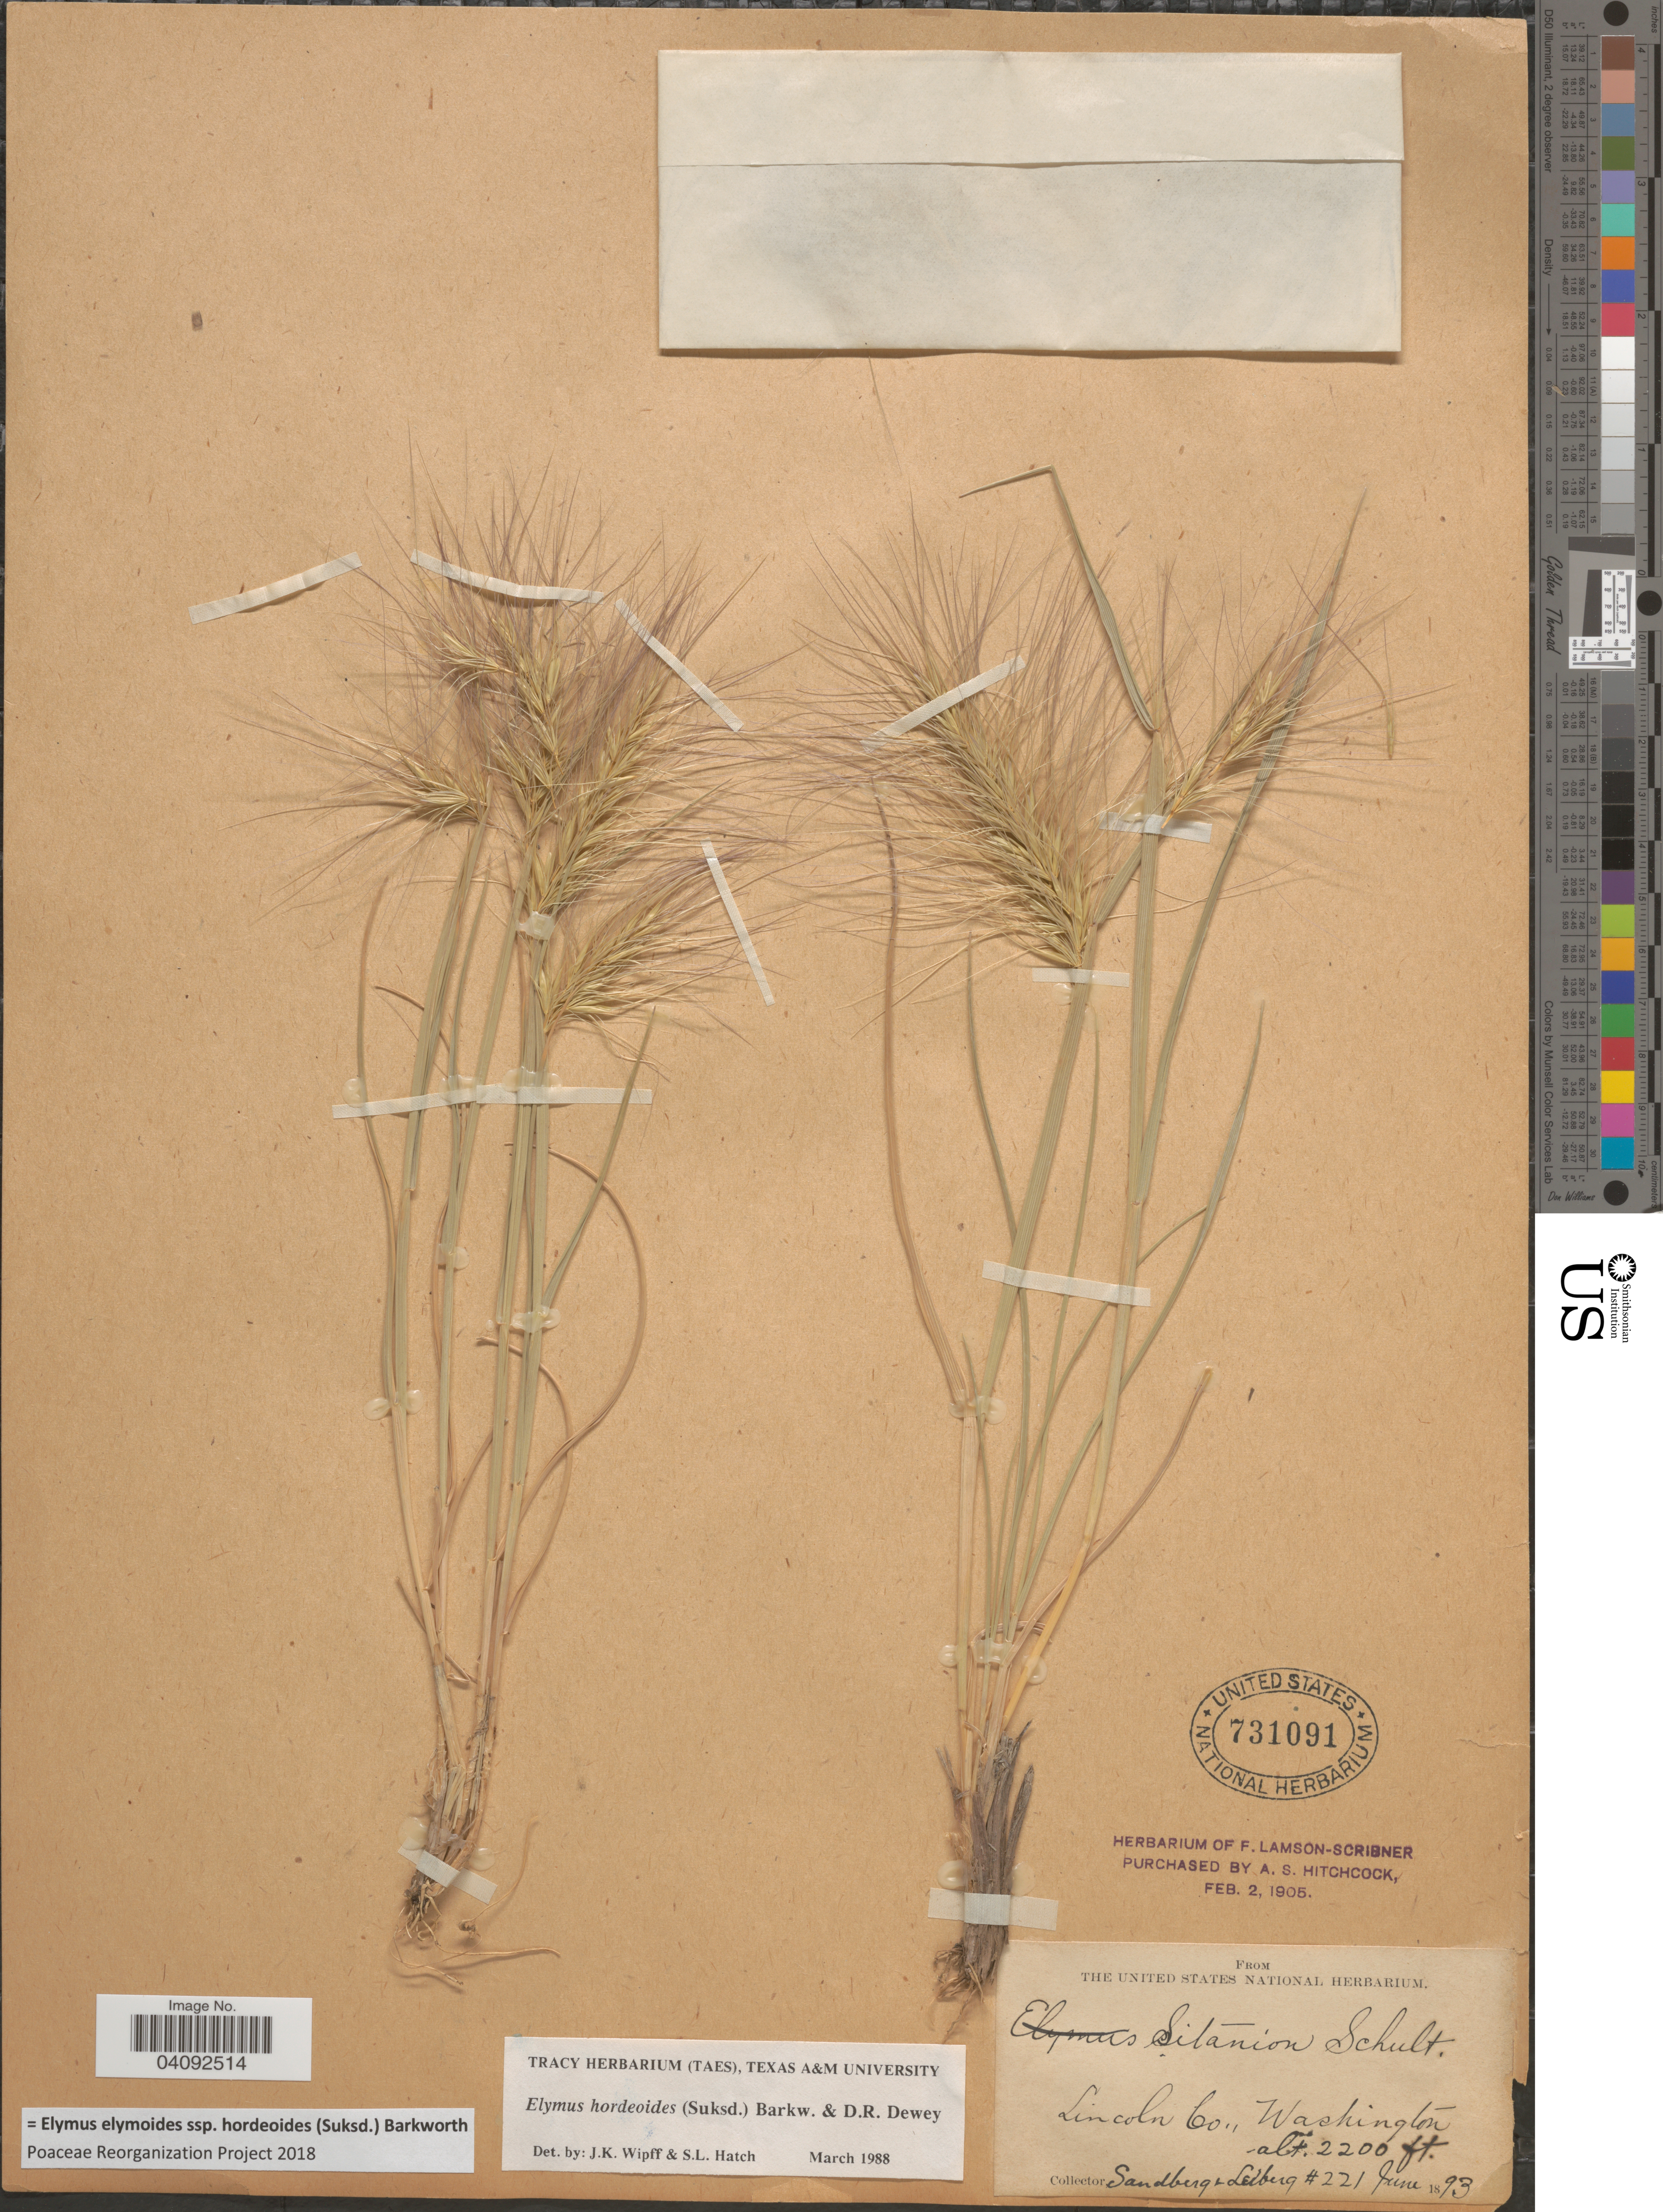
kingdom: Plantae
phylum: Tracheophyta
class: Liliopsida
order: Poales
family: Poaceae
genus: Elymus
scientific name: Elymus elymoides subsp. hordeoides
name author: (Suksd.) Barkworth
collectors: Sandberg & -. Leiberg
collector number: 221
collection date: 1893-06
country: United States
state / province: Washington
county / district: Lincoln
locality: Lincoln Co.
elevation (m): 671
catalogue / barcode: US 731091